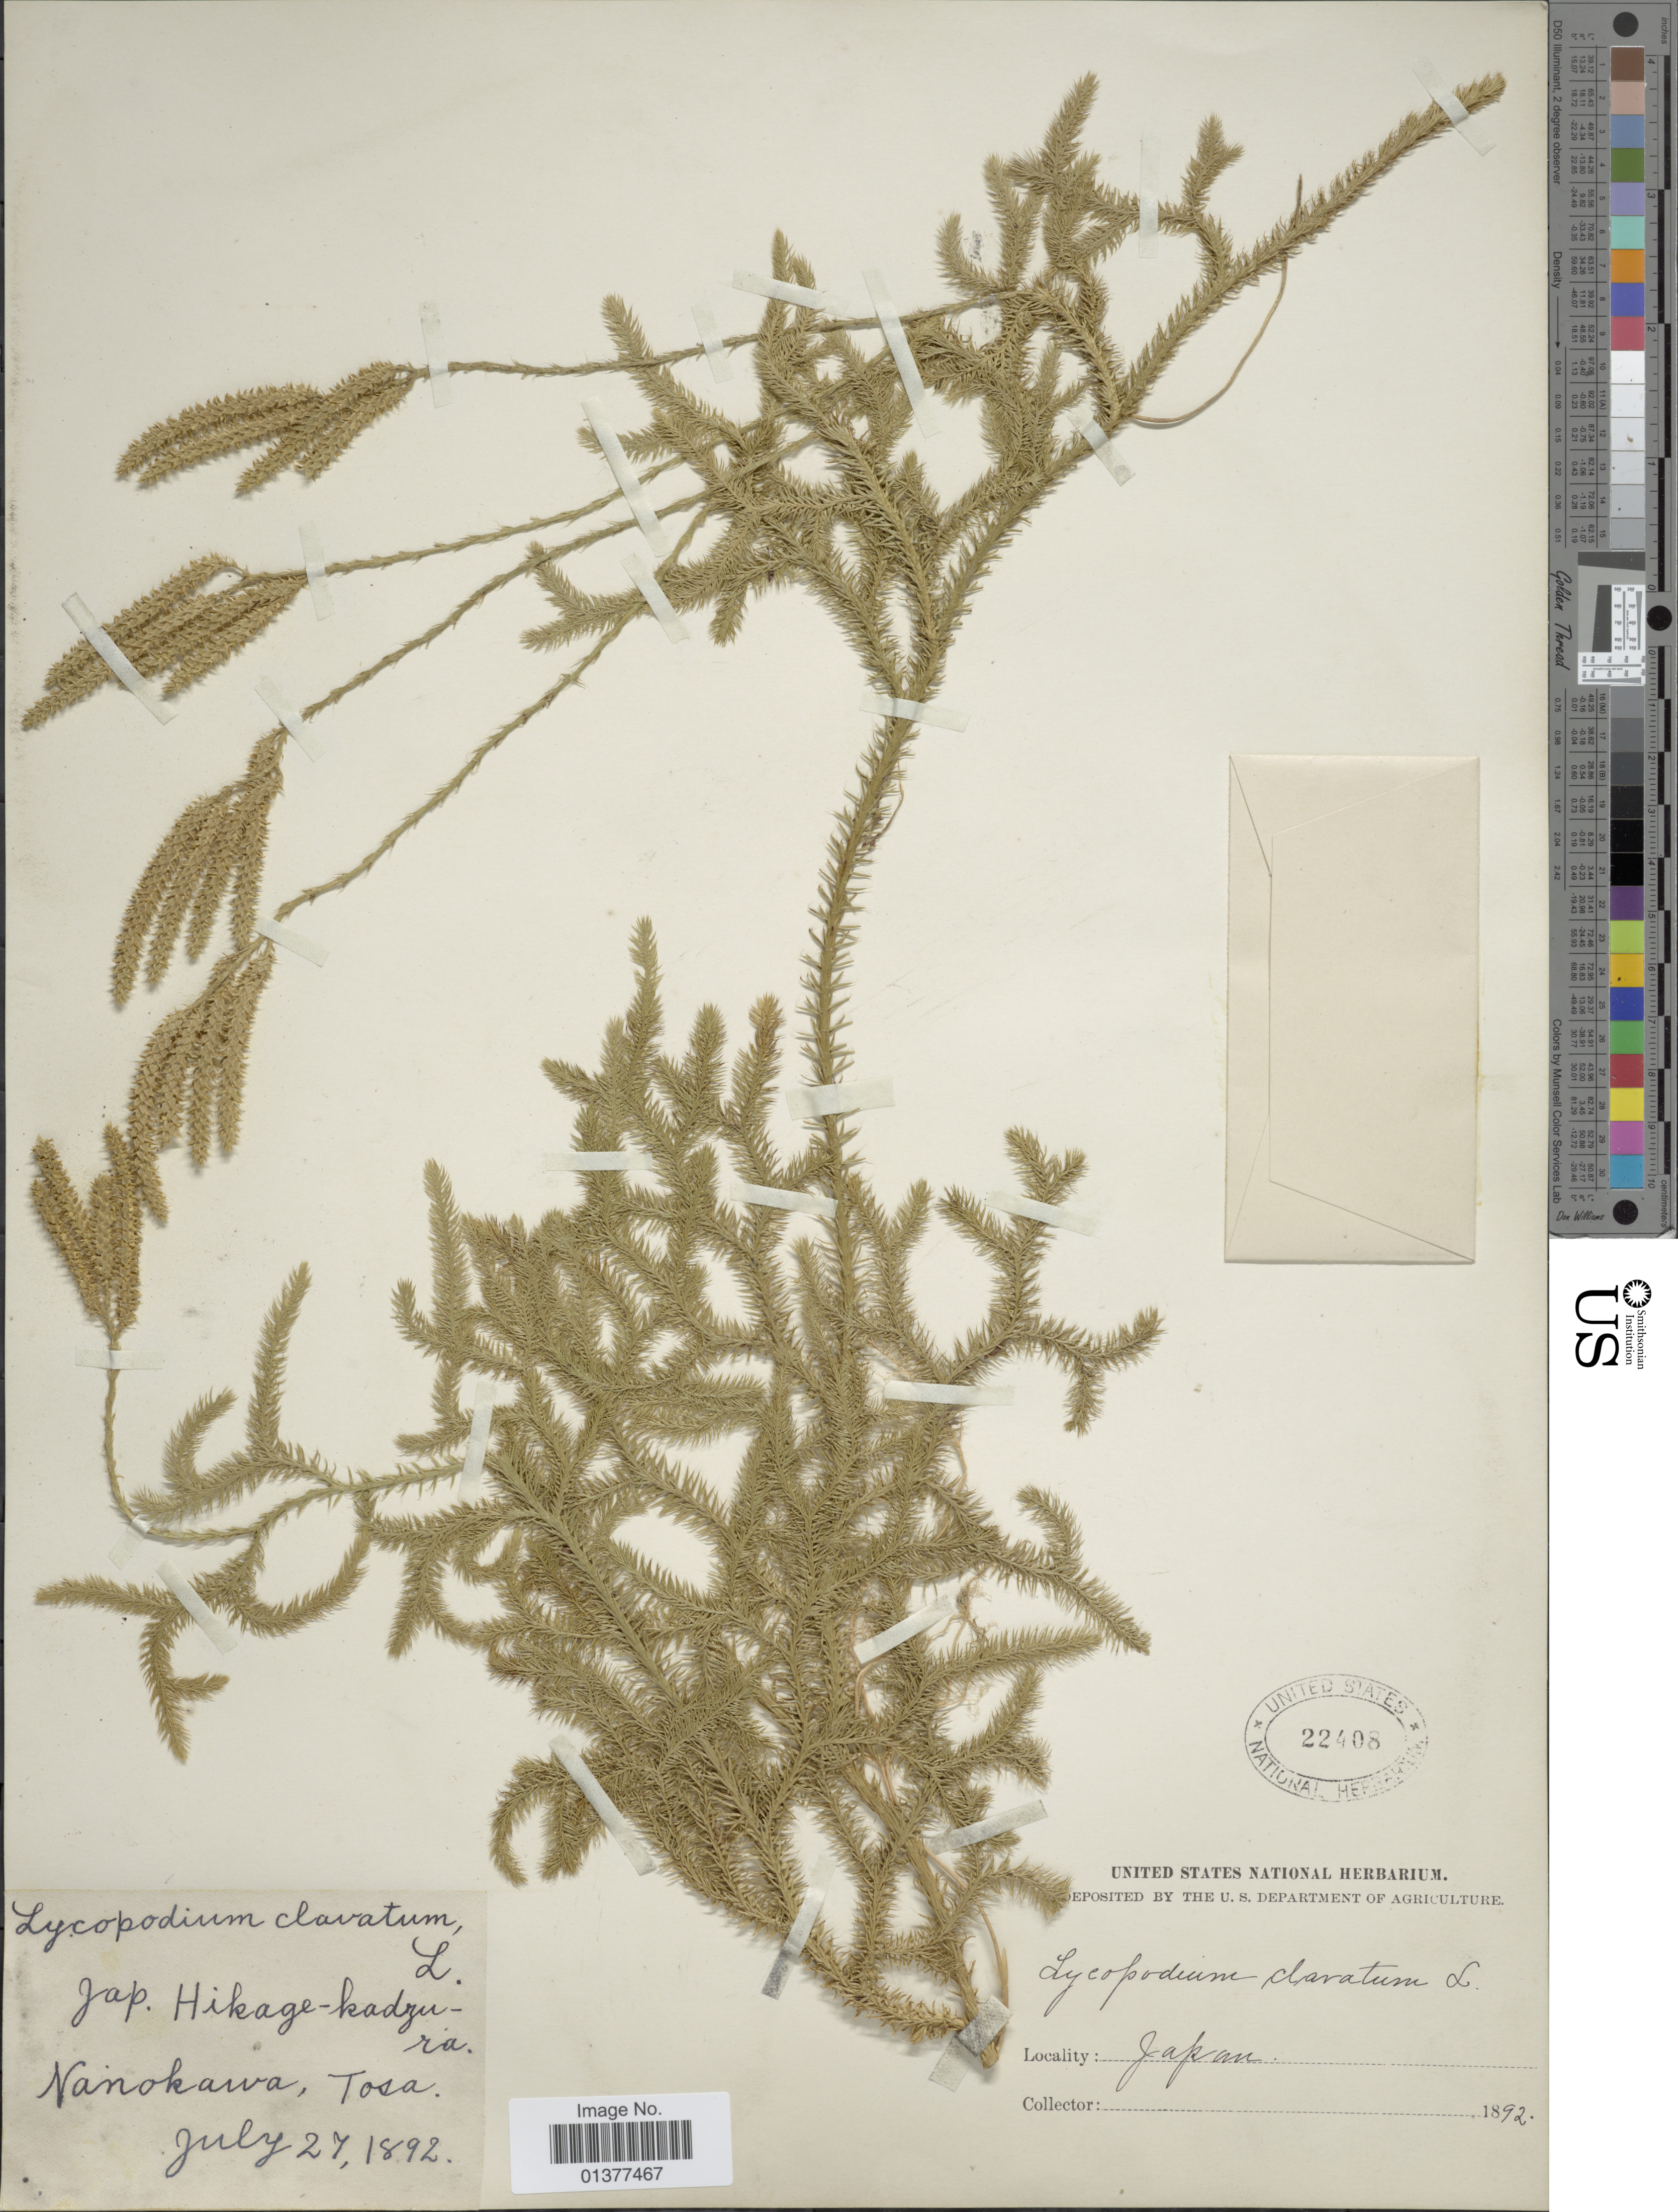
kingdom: Plantae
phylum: Tracheophyta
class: Lycopodiopsida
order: Lycopodiales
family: Lycopodiaceae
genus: Lycopodium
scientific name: Lycopodium clavatum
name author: L.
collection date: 1892-07-27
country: Japan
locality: Nanokawa, Tosa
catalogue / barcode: US 22408